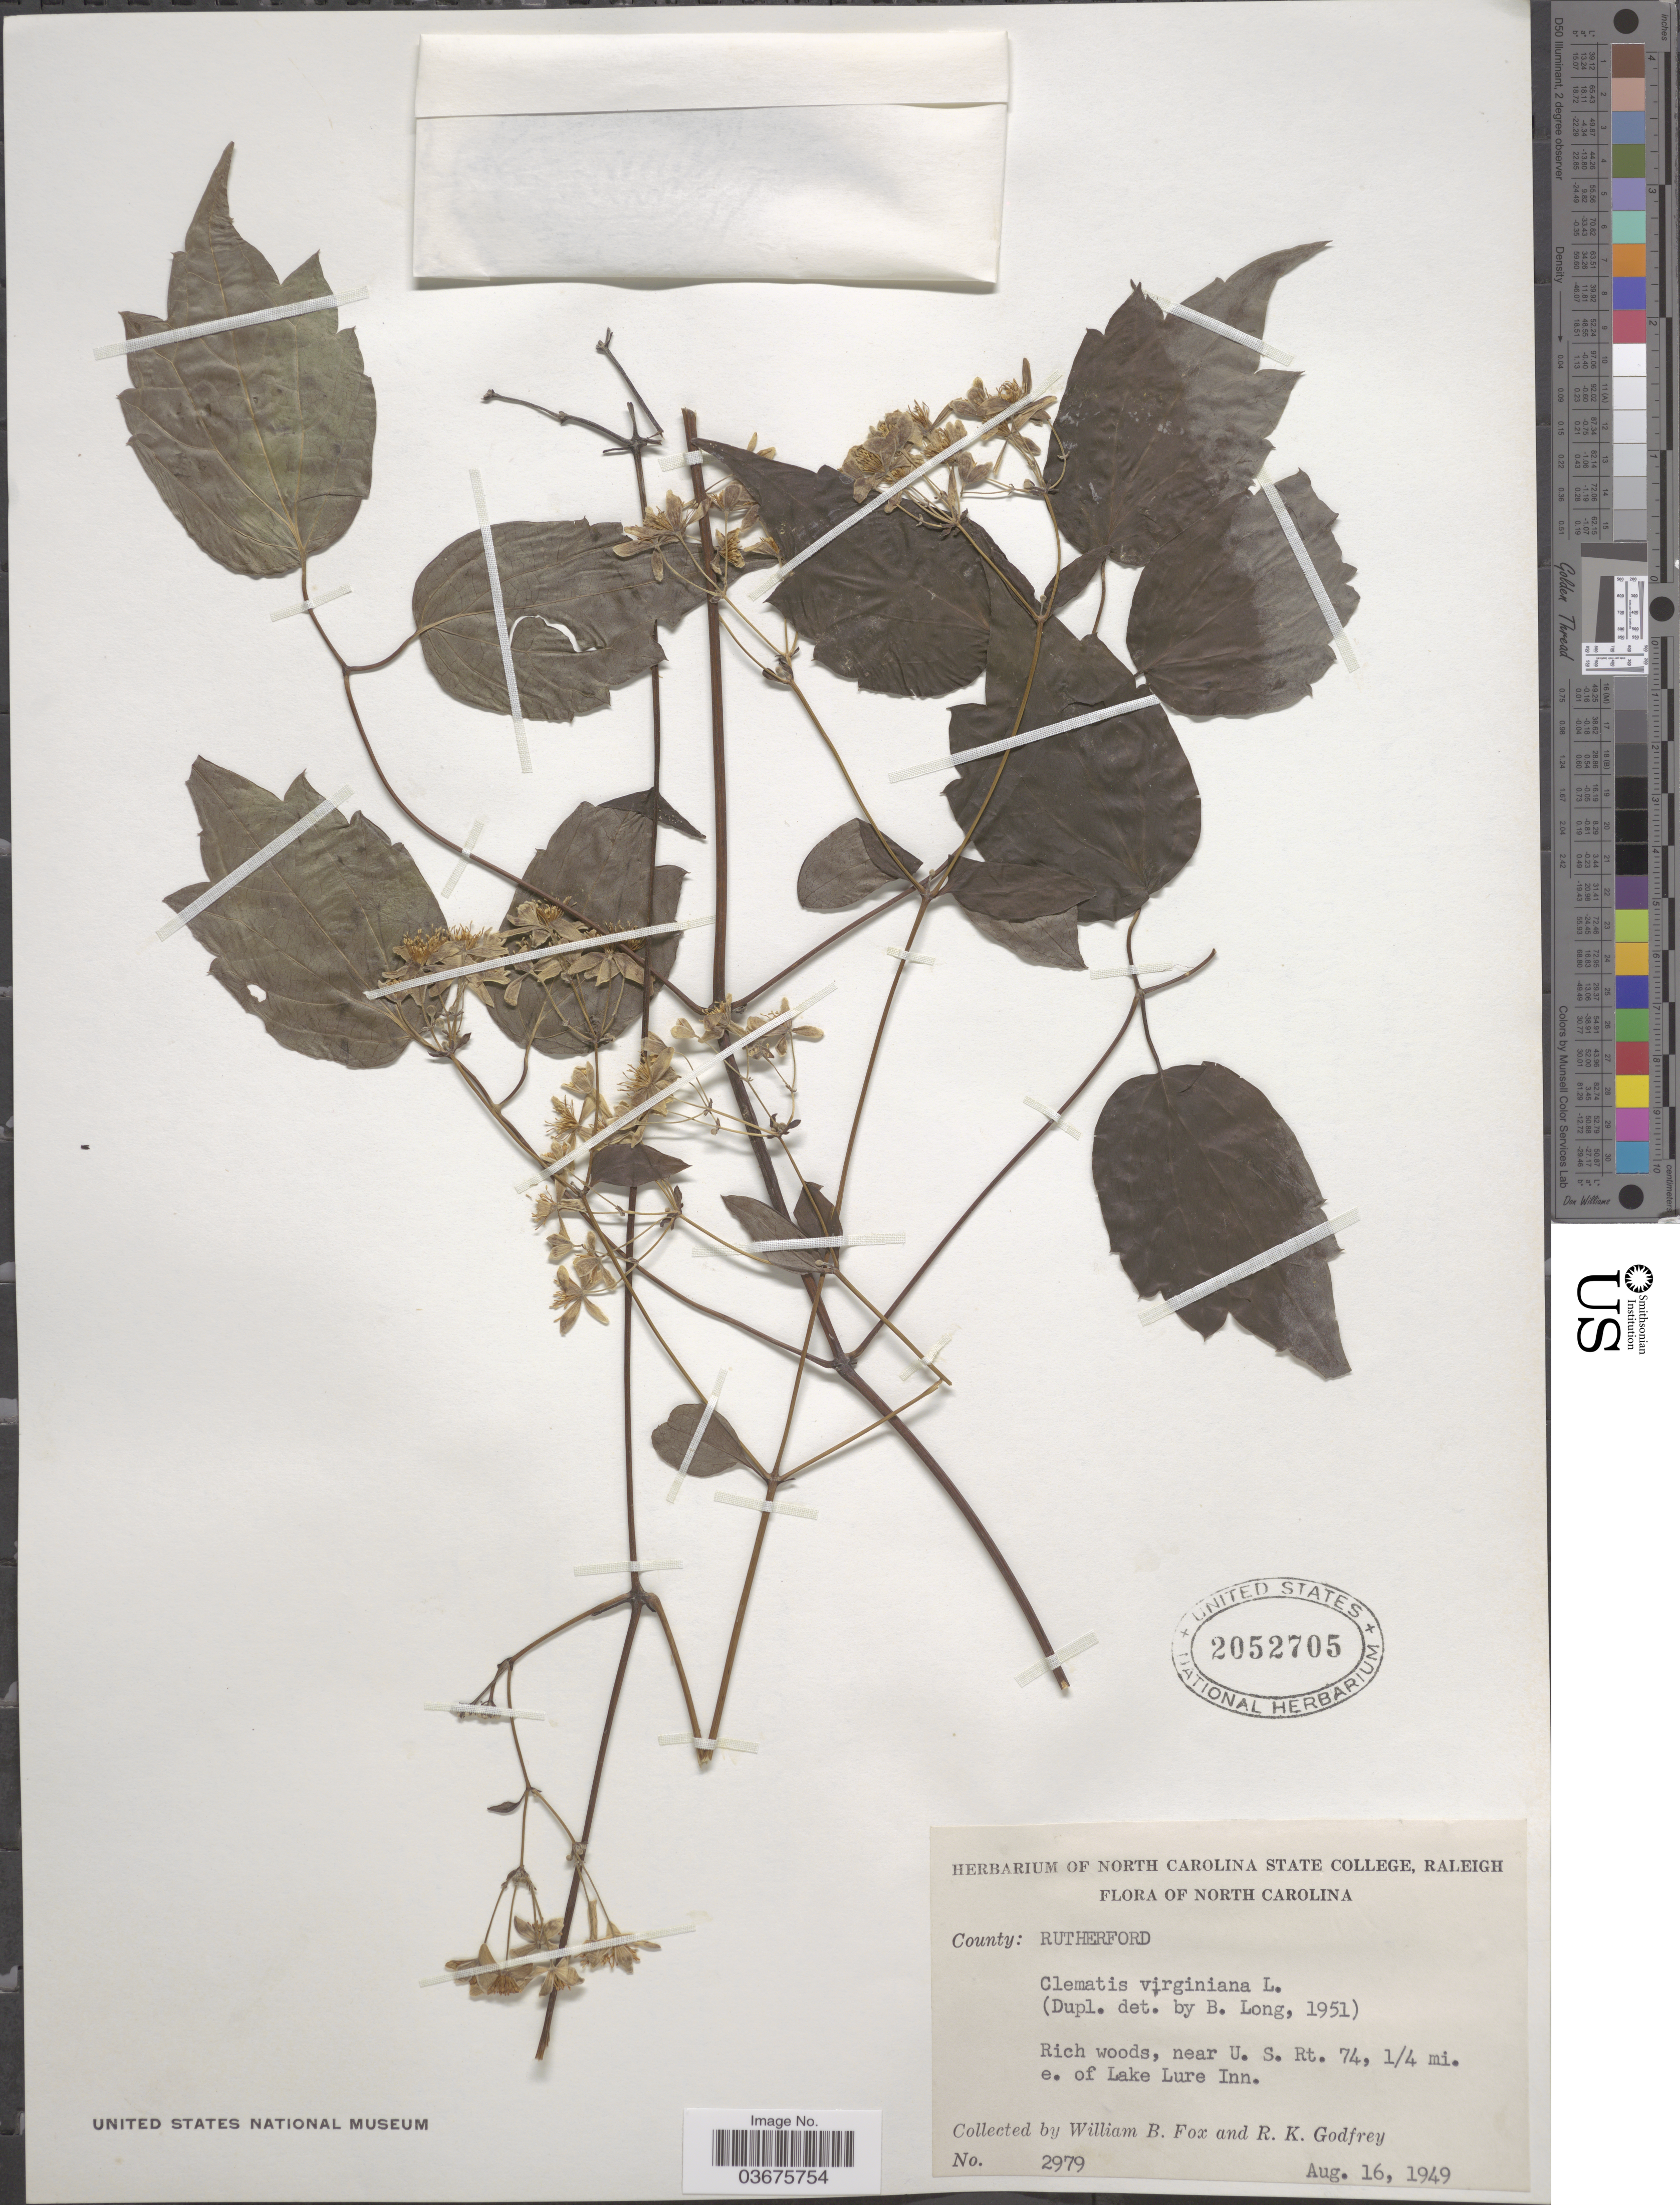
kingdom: Plantae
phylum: Tracheophyta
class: Magnoliopsida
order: Ranunculales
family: Ranunculaceae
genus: Clematis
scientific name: Clematis virginiana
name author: L.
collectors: W. B. Fox & R. K. Godfrey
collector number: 2979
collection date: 1949-08-16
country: United States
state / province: North Carolina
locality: County: Rutherford. Rich woods, near U. S. Rt. 74, ¼ mi. e. of Lake Lure Inn.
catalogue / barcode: US 2052705